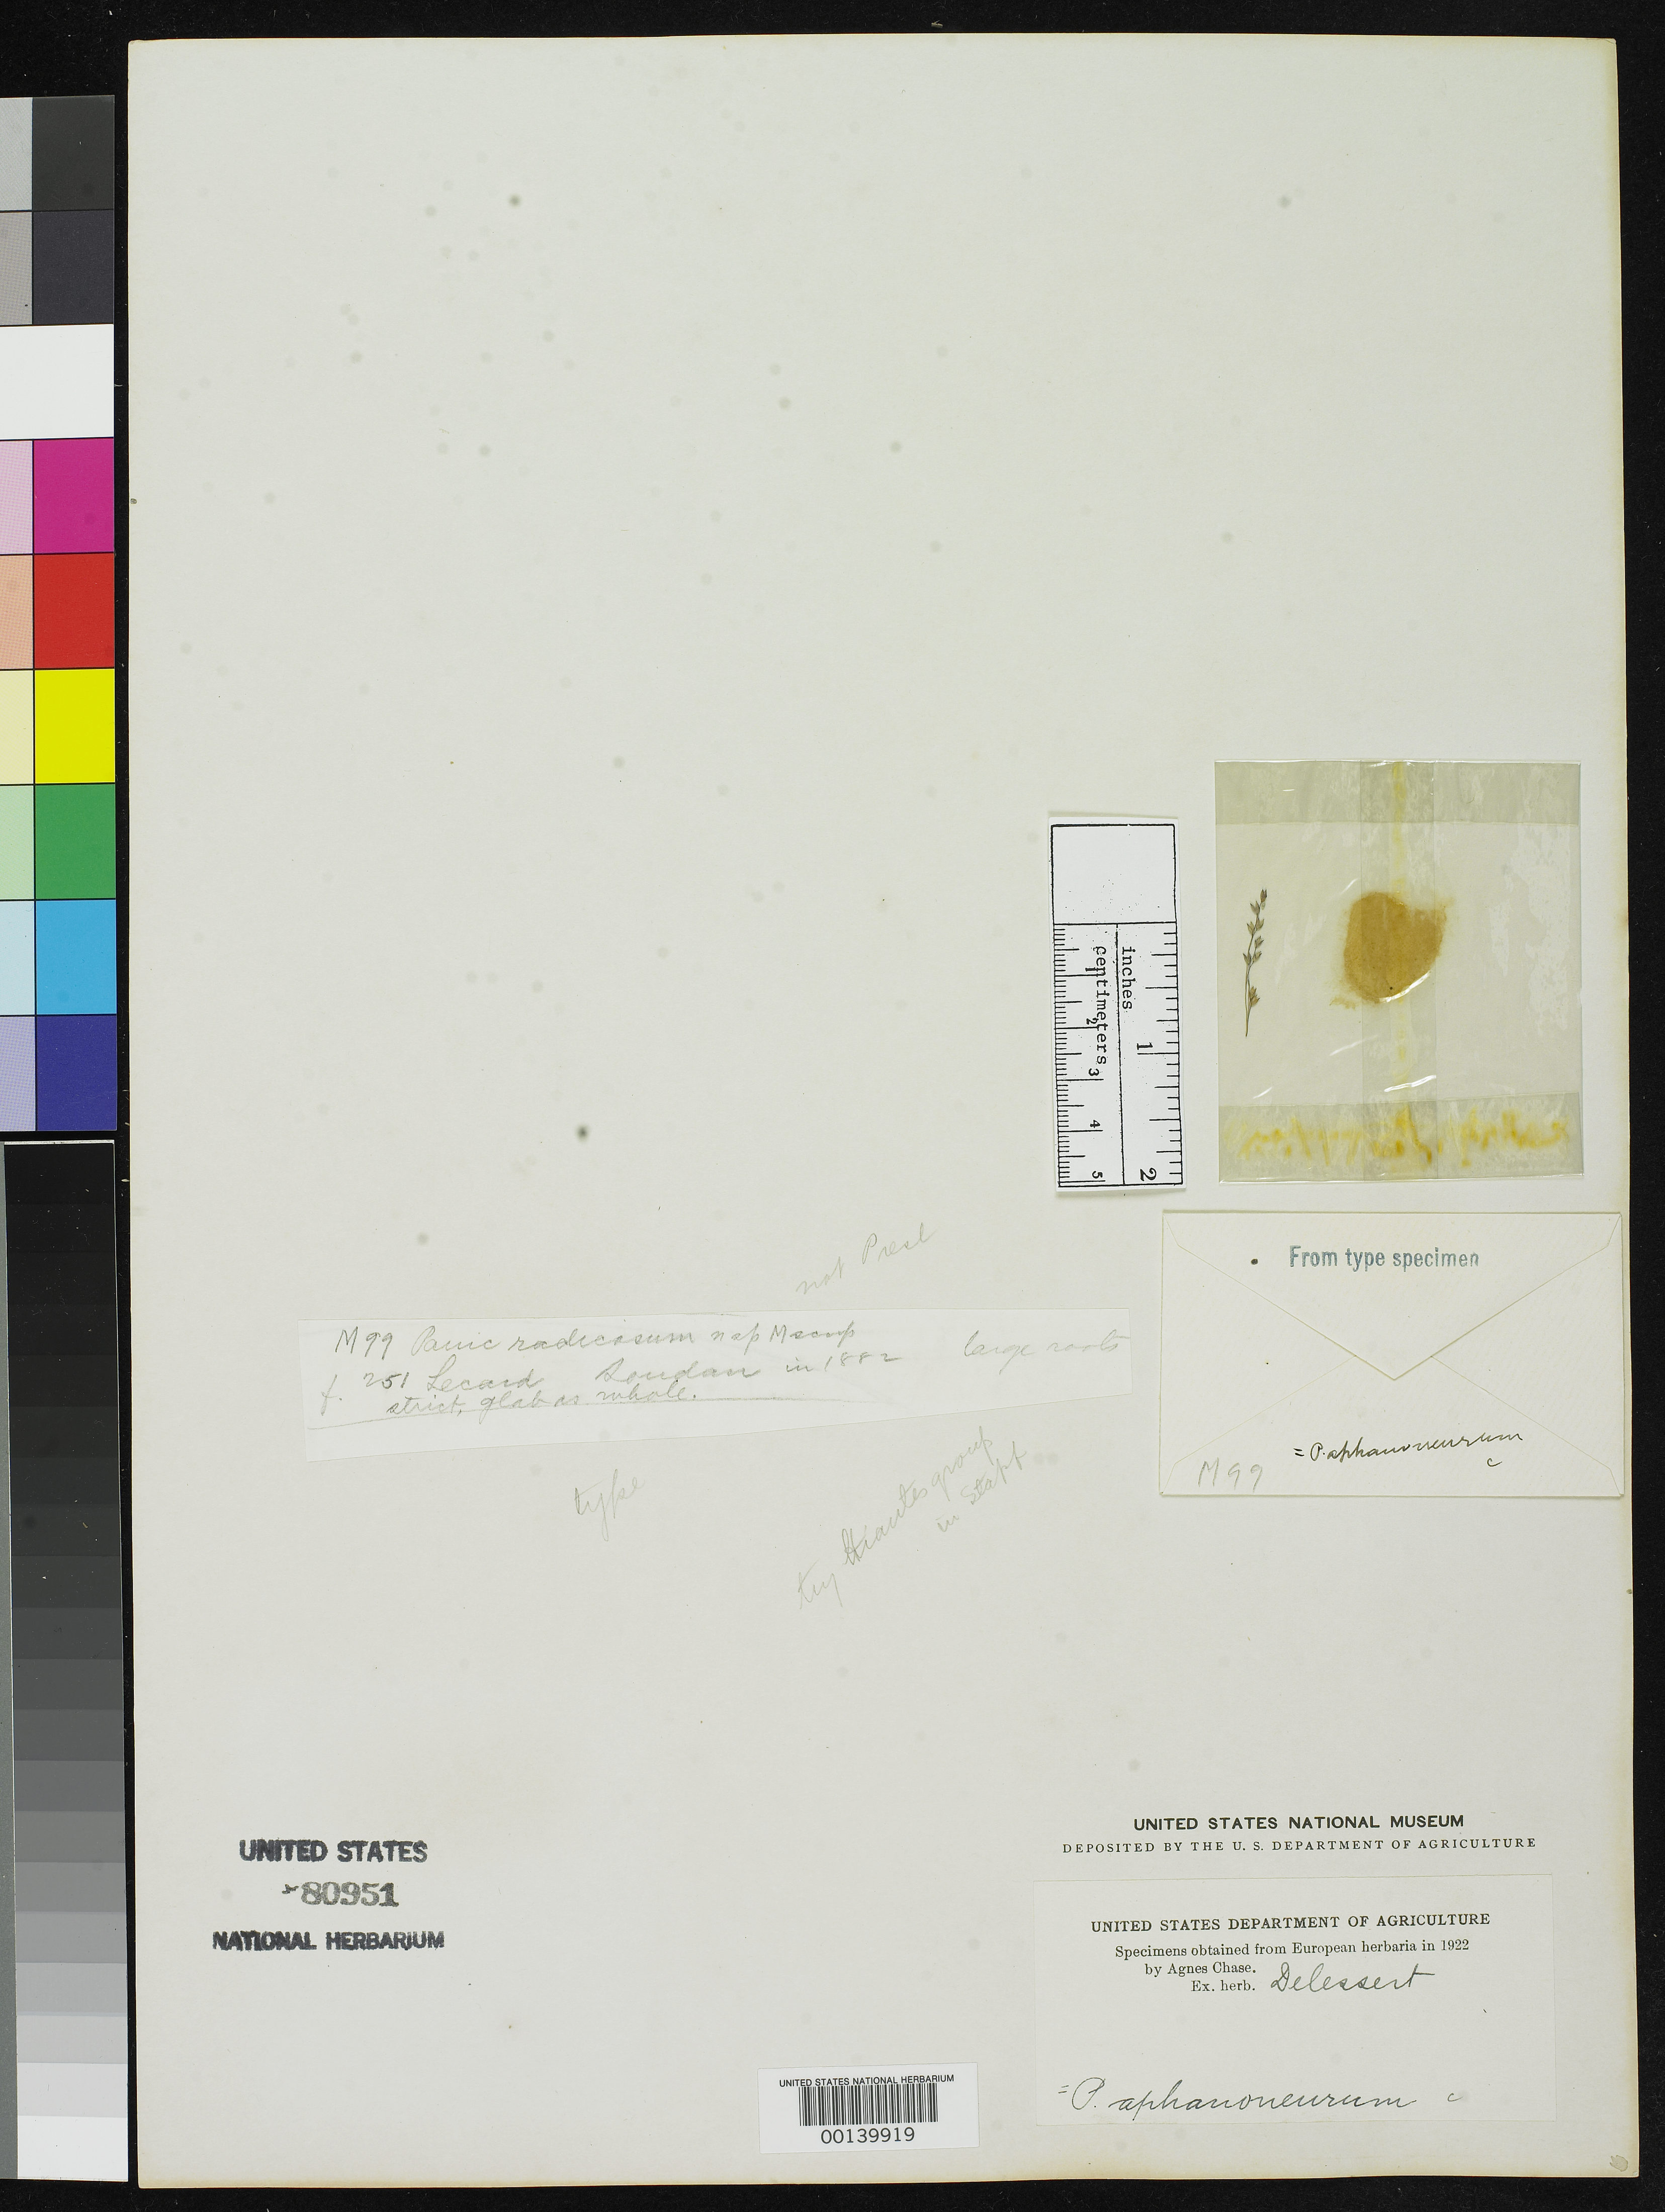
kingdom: Plantae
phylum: Tracheophyta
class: Liliopsida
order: Poales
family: Poaceae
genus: Panicum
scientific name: Panicum radicosum Mez, nom. illeg.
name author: Mez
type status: Type Collection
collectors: T. Lecard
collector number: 251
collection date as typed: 1882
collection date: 1882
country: Sudan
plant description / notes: Fragmentary material of type specimen ex herb. Delessert.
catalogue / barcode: US 80951